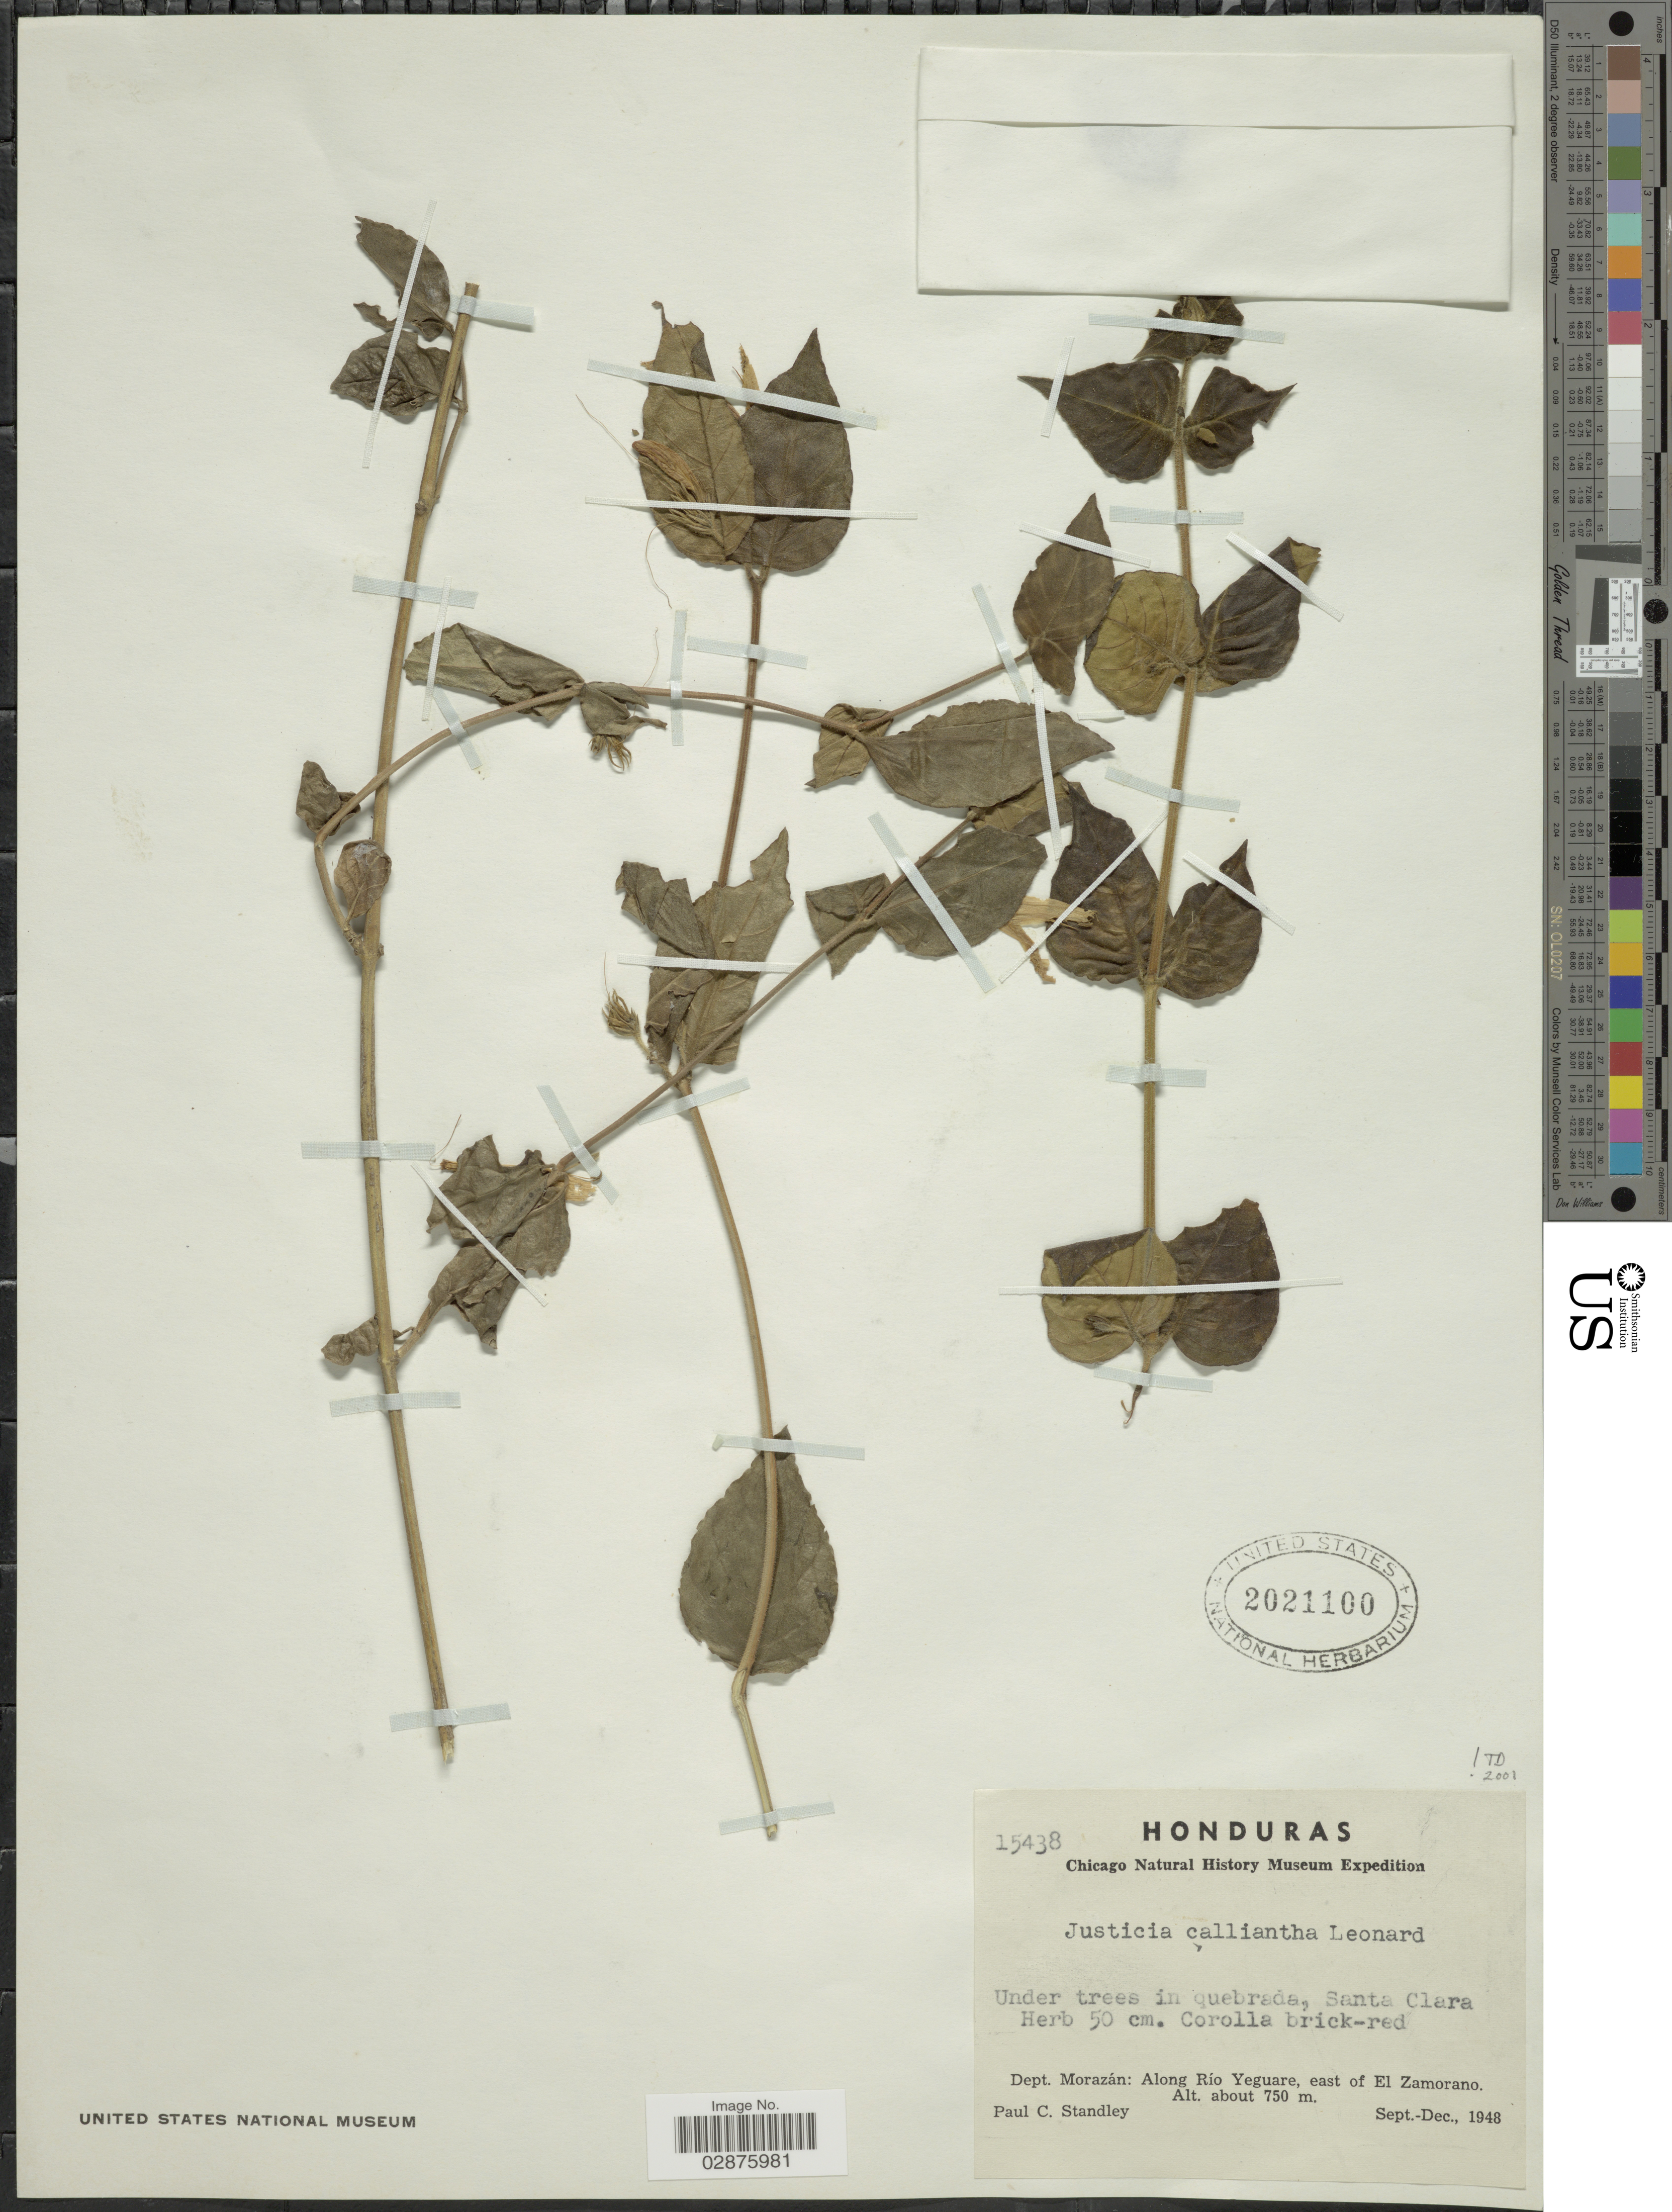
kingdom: Plantae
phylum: Tracheophyta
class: Magnoliopsida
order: Lamiales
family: Acanthaceae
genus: Justicia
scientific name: Justicia calliantha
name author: Leonard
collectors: P. C. Standley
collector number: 15438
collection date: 1948-09/1948-12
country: Honduras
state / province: Fco. Morazán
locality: Dept. Morazán: Along Río Yeguare, east of El Zamorano.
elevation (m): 750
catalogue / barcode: US 2021100